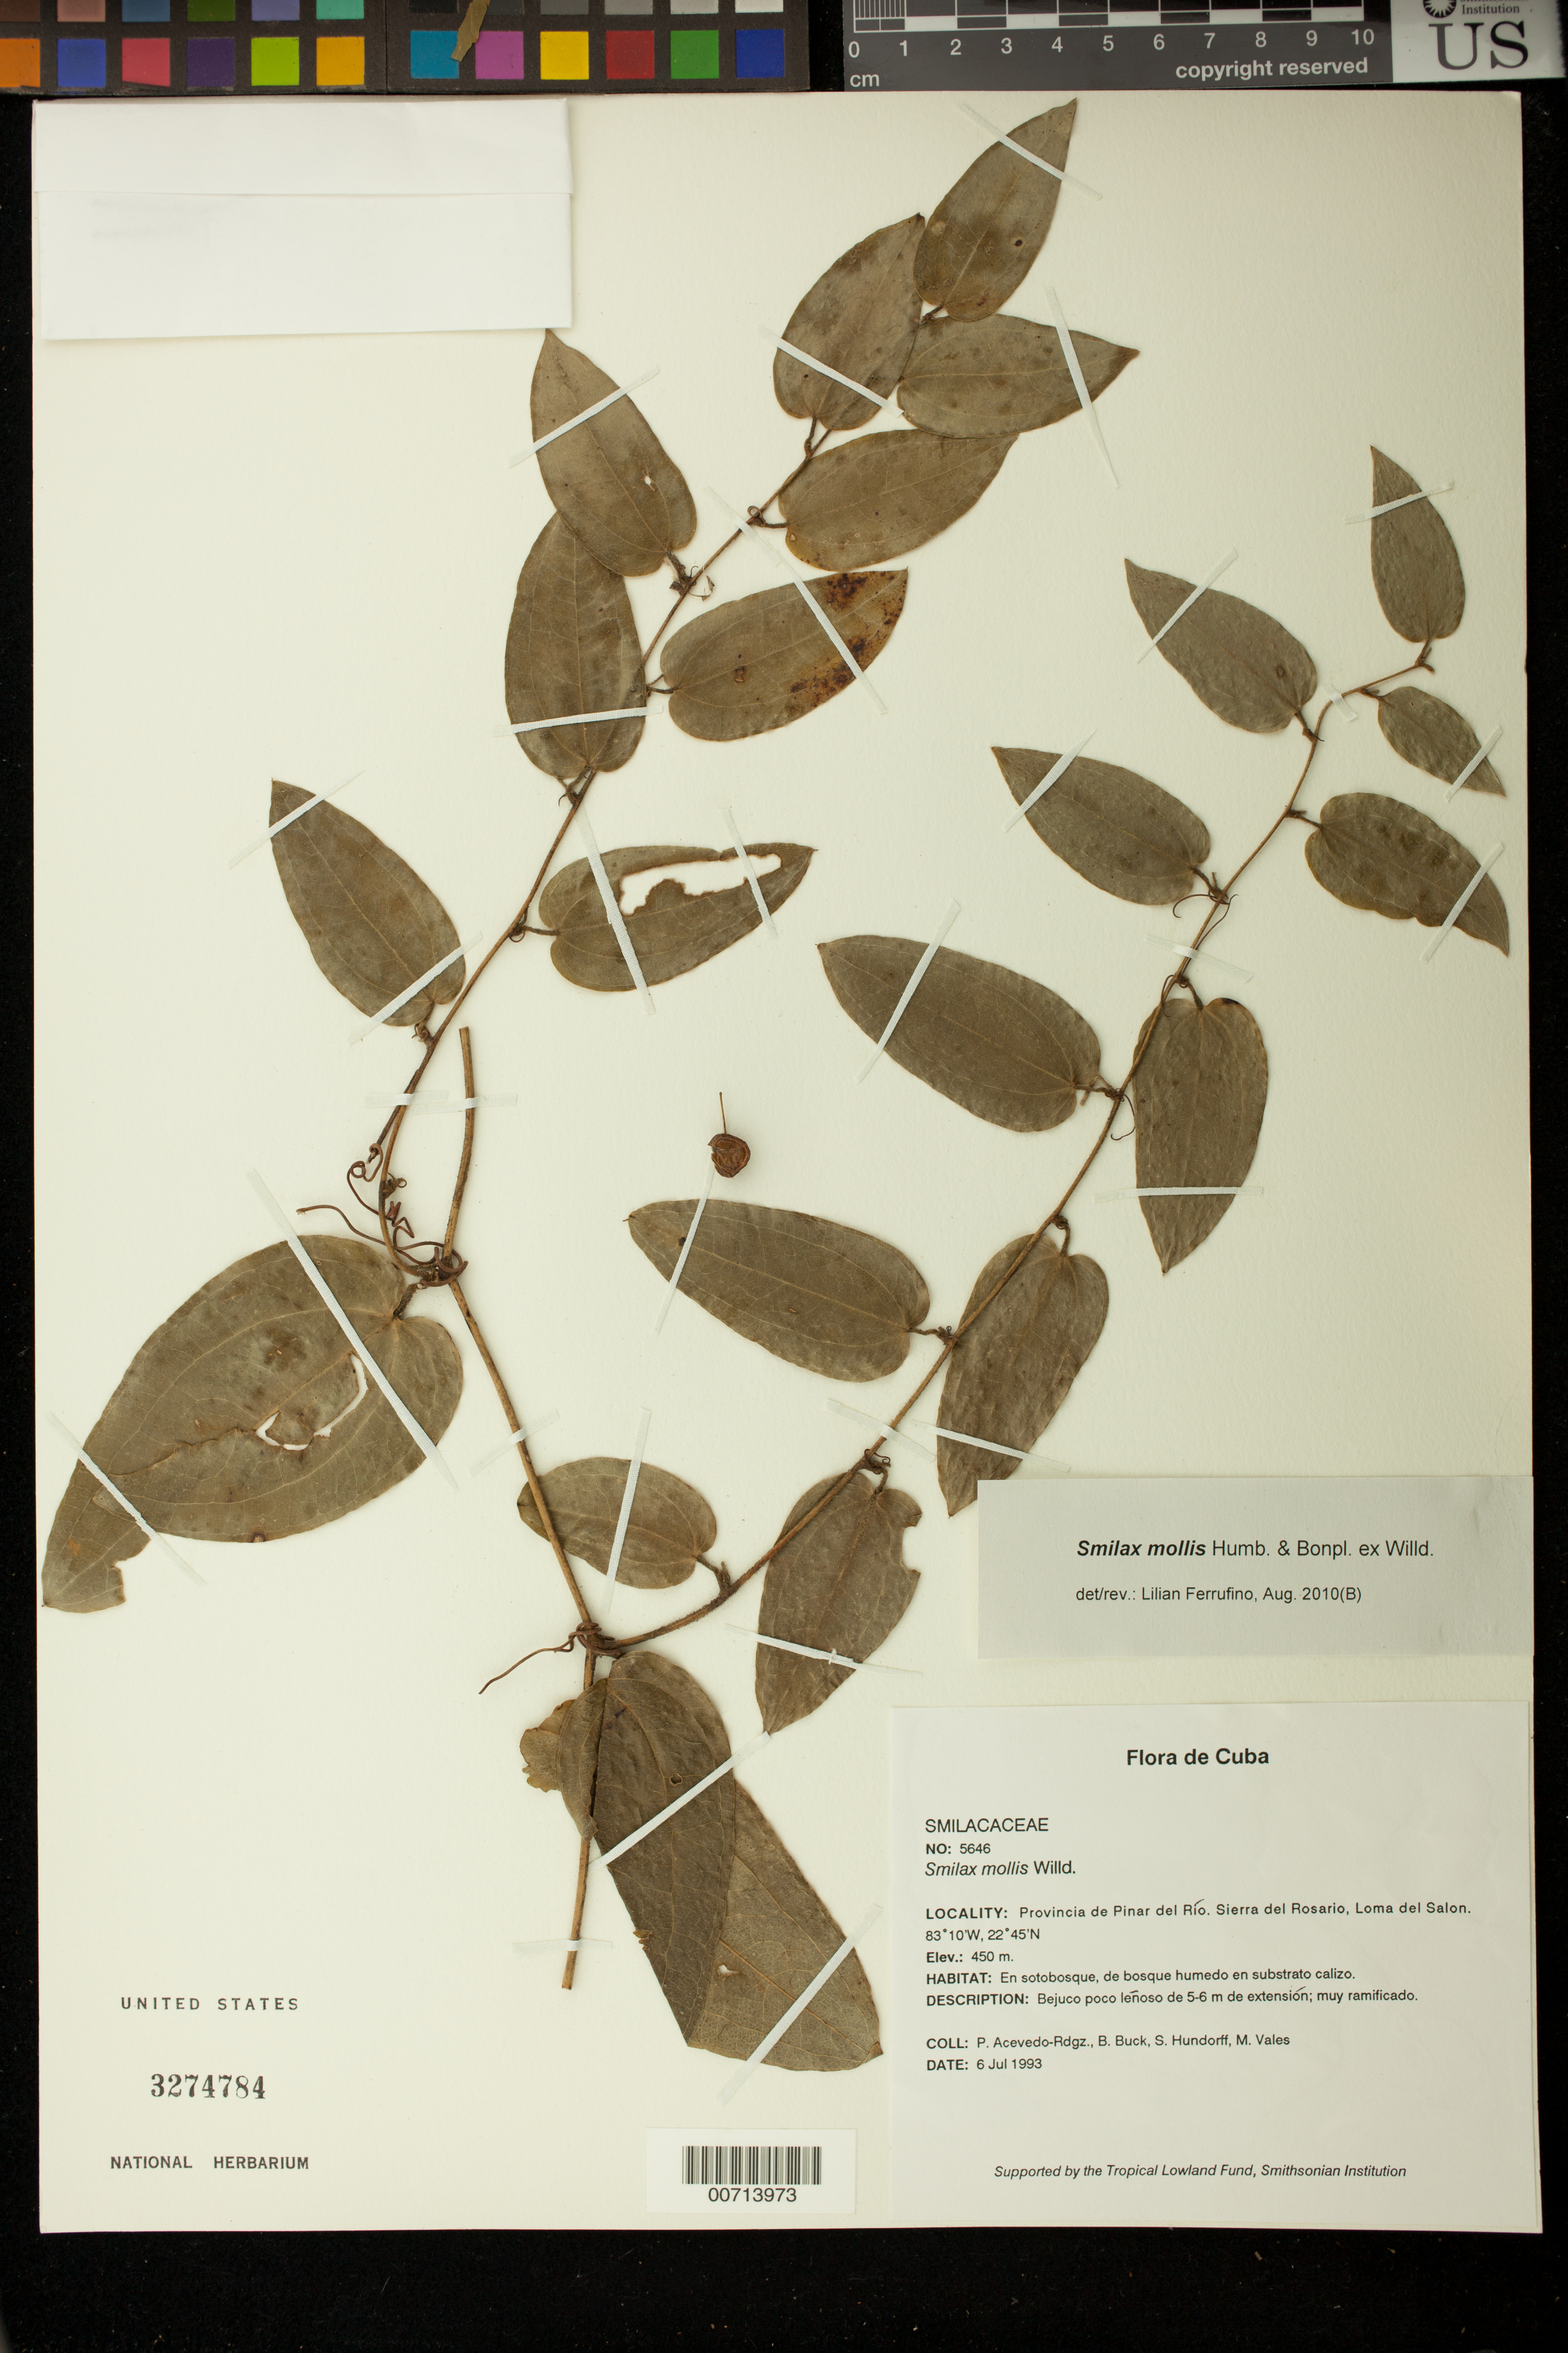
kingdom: Plantae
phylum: Tracheophyta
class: Liliopsida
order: Liliales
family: Smilacaceae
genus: Smilax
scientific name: Smilax mollis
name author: Humb. & Bonpl. ex Willd.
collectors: P. Acevedo-Rodr., B. Buck, S. Hundorf & M. Vales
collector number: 5646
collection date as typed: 06 Jul 1993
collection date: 1993-07-06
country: Cuba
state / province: Pinar del Rio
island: Cuba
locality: Provincia de Pinar del Río Sierra del Rosario, Loma del Salon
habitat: En sotobosque, de bosque humedo en substrato calizo.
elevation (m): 450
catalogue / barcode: US 3274784